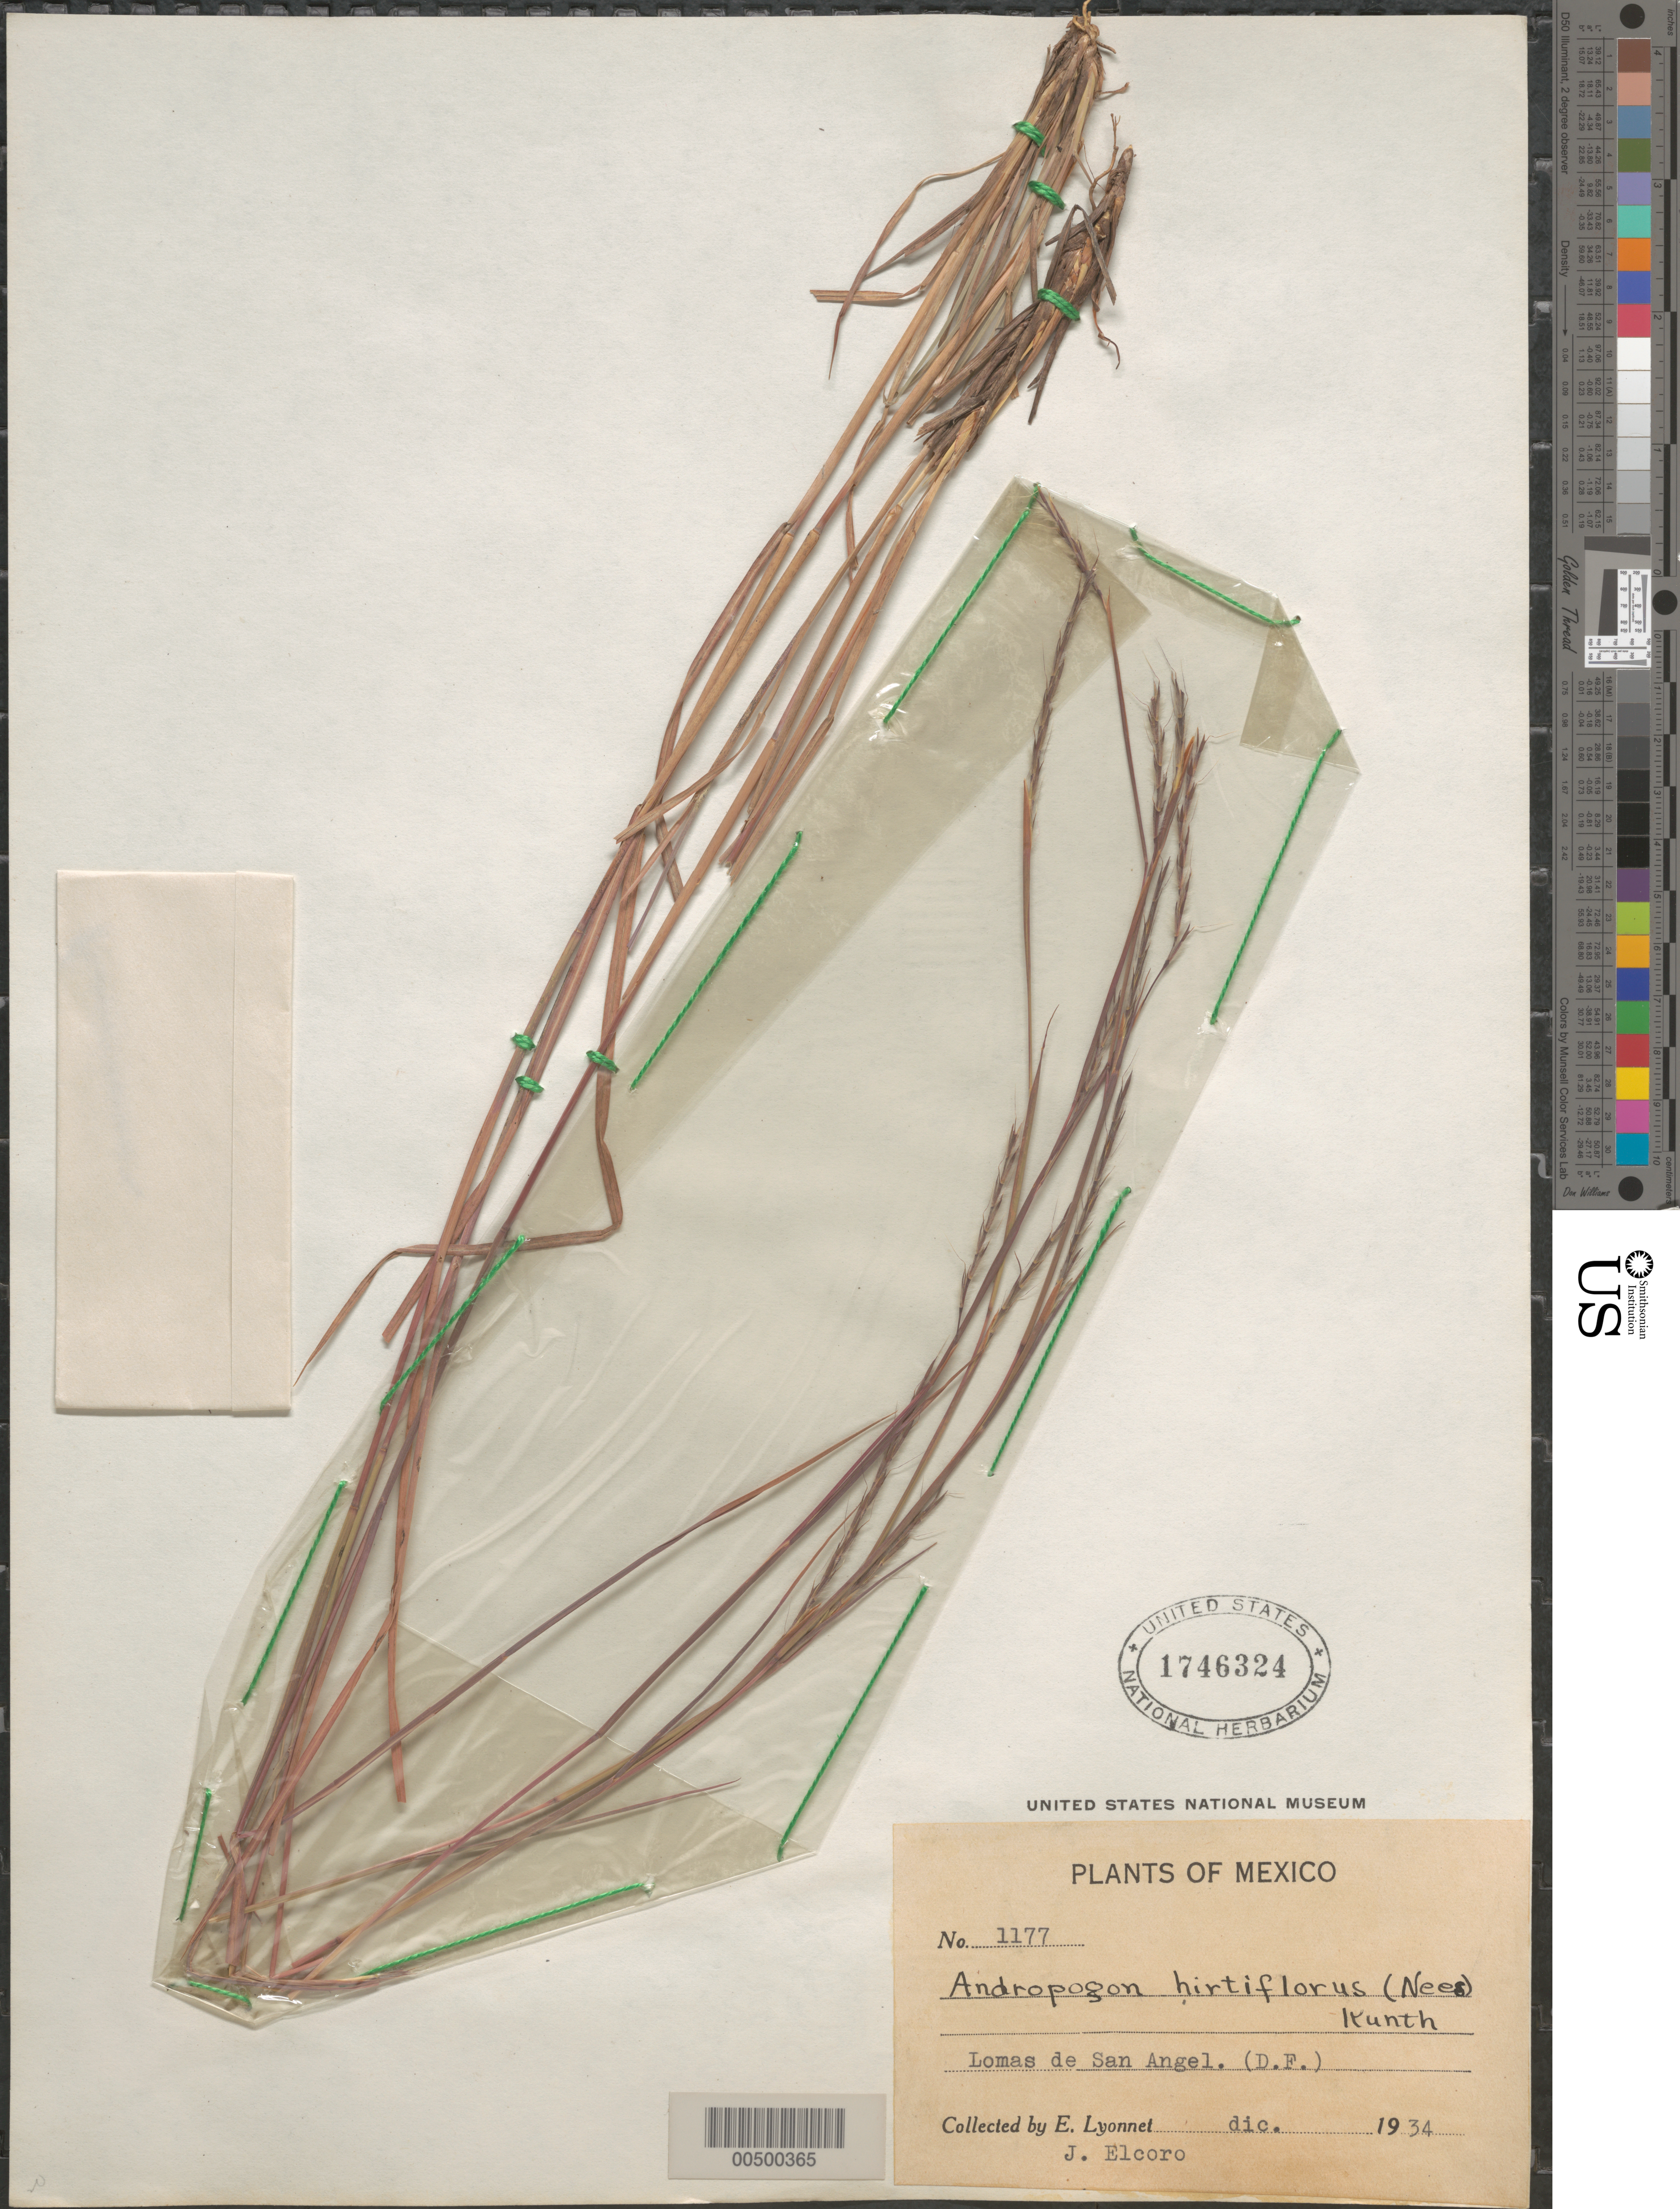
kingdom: Plantae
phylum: Tracheophyta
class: Liliopsida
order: Poales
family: Poaceae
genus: Schizachyrium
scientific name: Schizachyrium sanguineum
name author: (Retz.) Alston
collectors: Bro. E. Lyonnet & J. Elcoro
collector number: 1177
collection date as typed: Dec 1934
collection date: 1934-12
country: Mexico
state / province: Distrito Federal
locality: Lomas de San Angel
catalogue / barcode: US 1746324